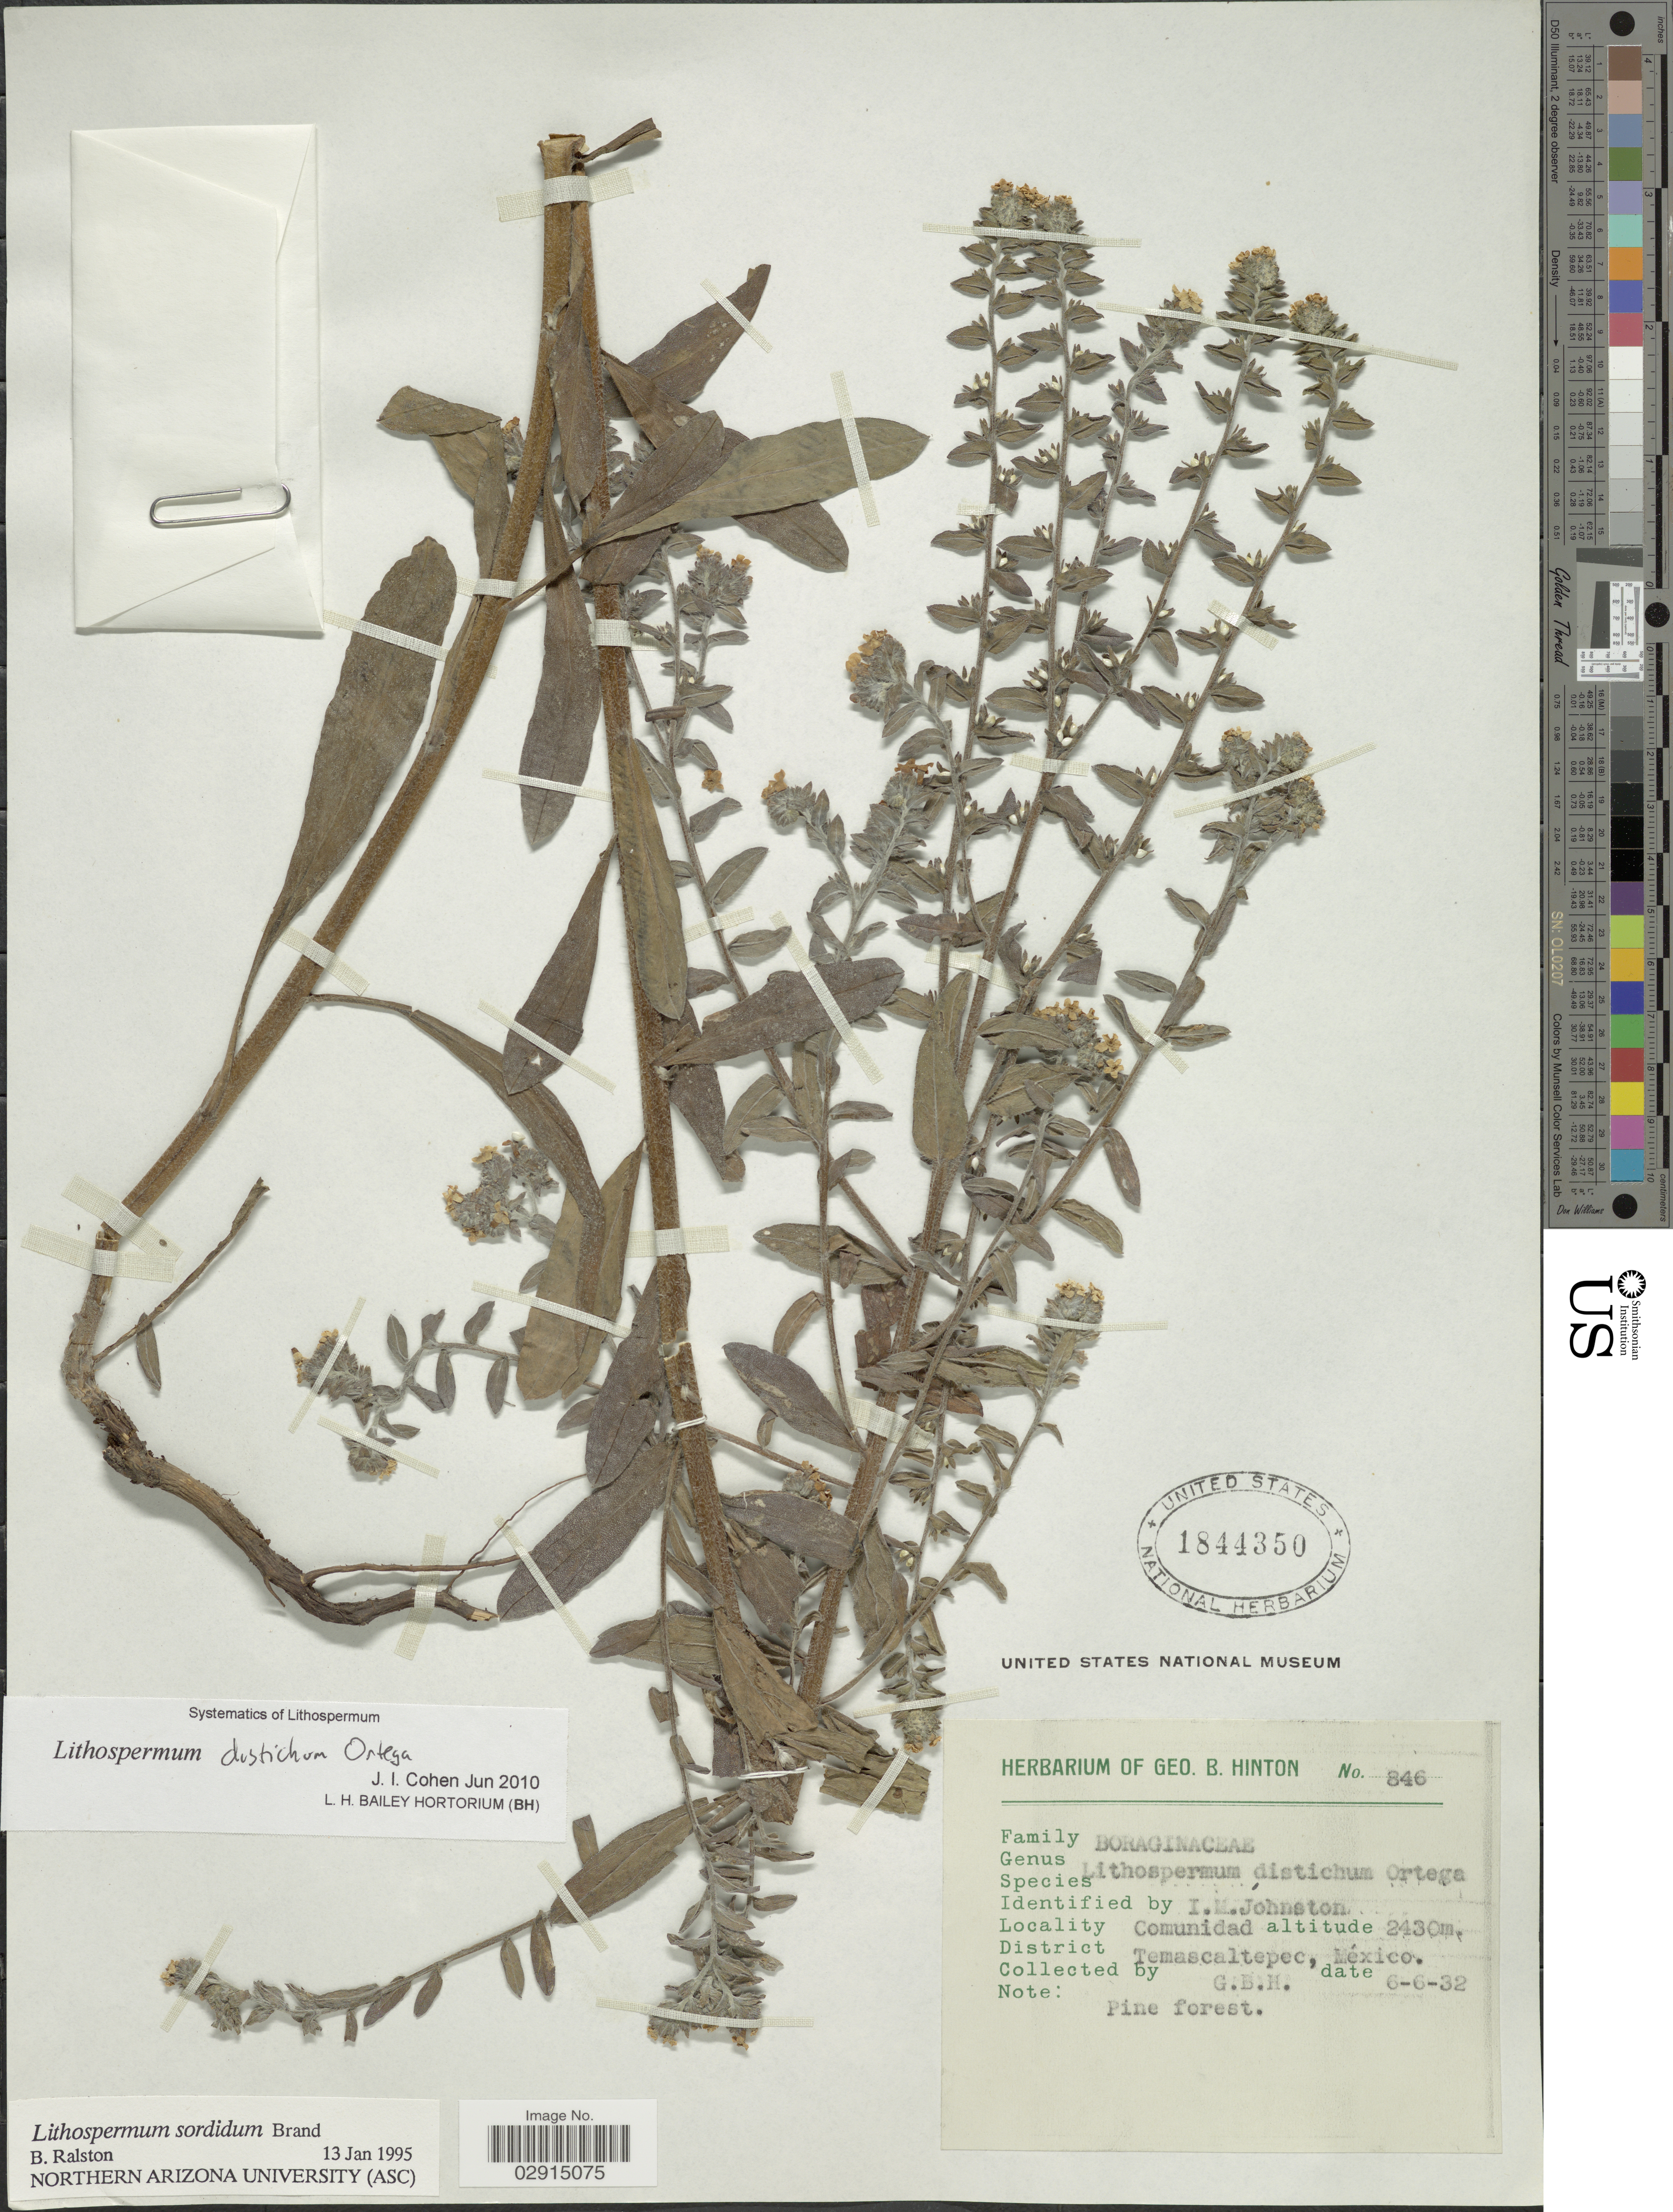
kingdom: Plantae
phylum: Tracheophyta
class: Magnoliopsida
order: Boraginales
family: Boraginaceae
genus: Lithospermum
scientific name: Lithospermum distichum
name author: Ortega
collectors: G. B. Hinton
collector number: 846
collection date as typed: Transcribed d/m/y: 6/6/32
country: Mexico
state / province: México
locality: Comunidad. District Temascaltepec.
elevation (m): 2430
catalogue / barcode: US 1844350